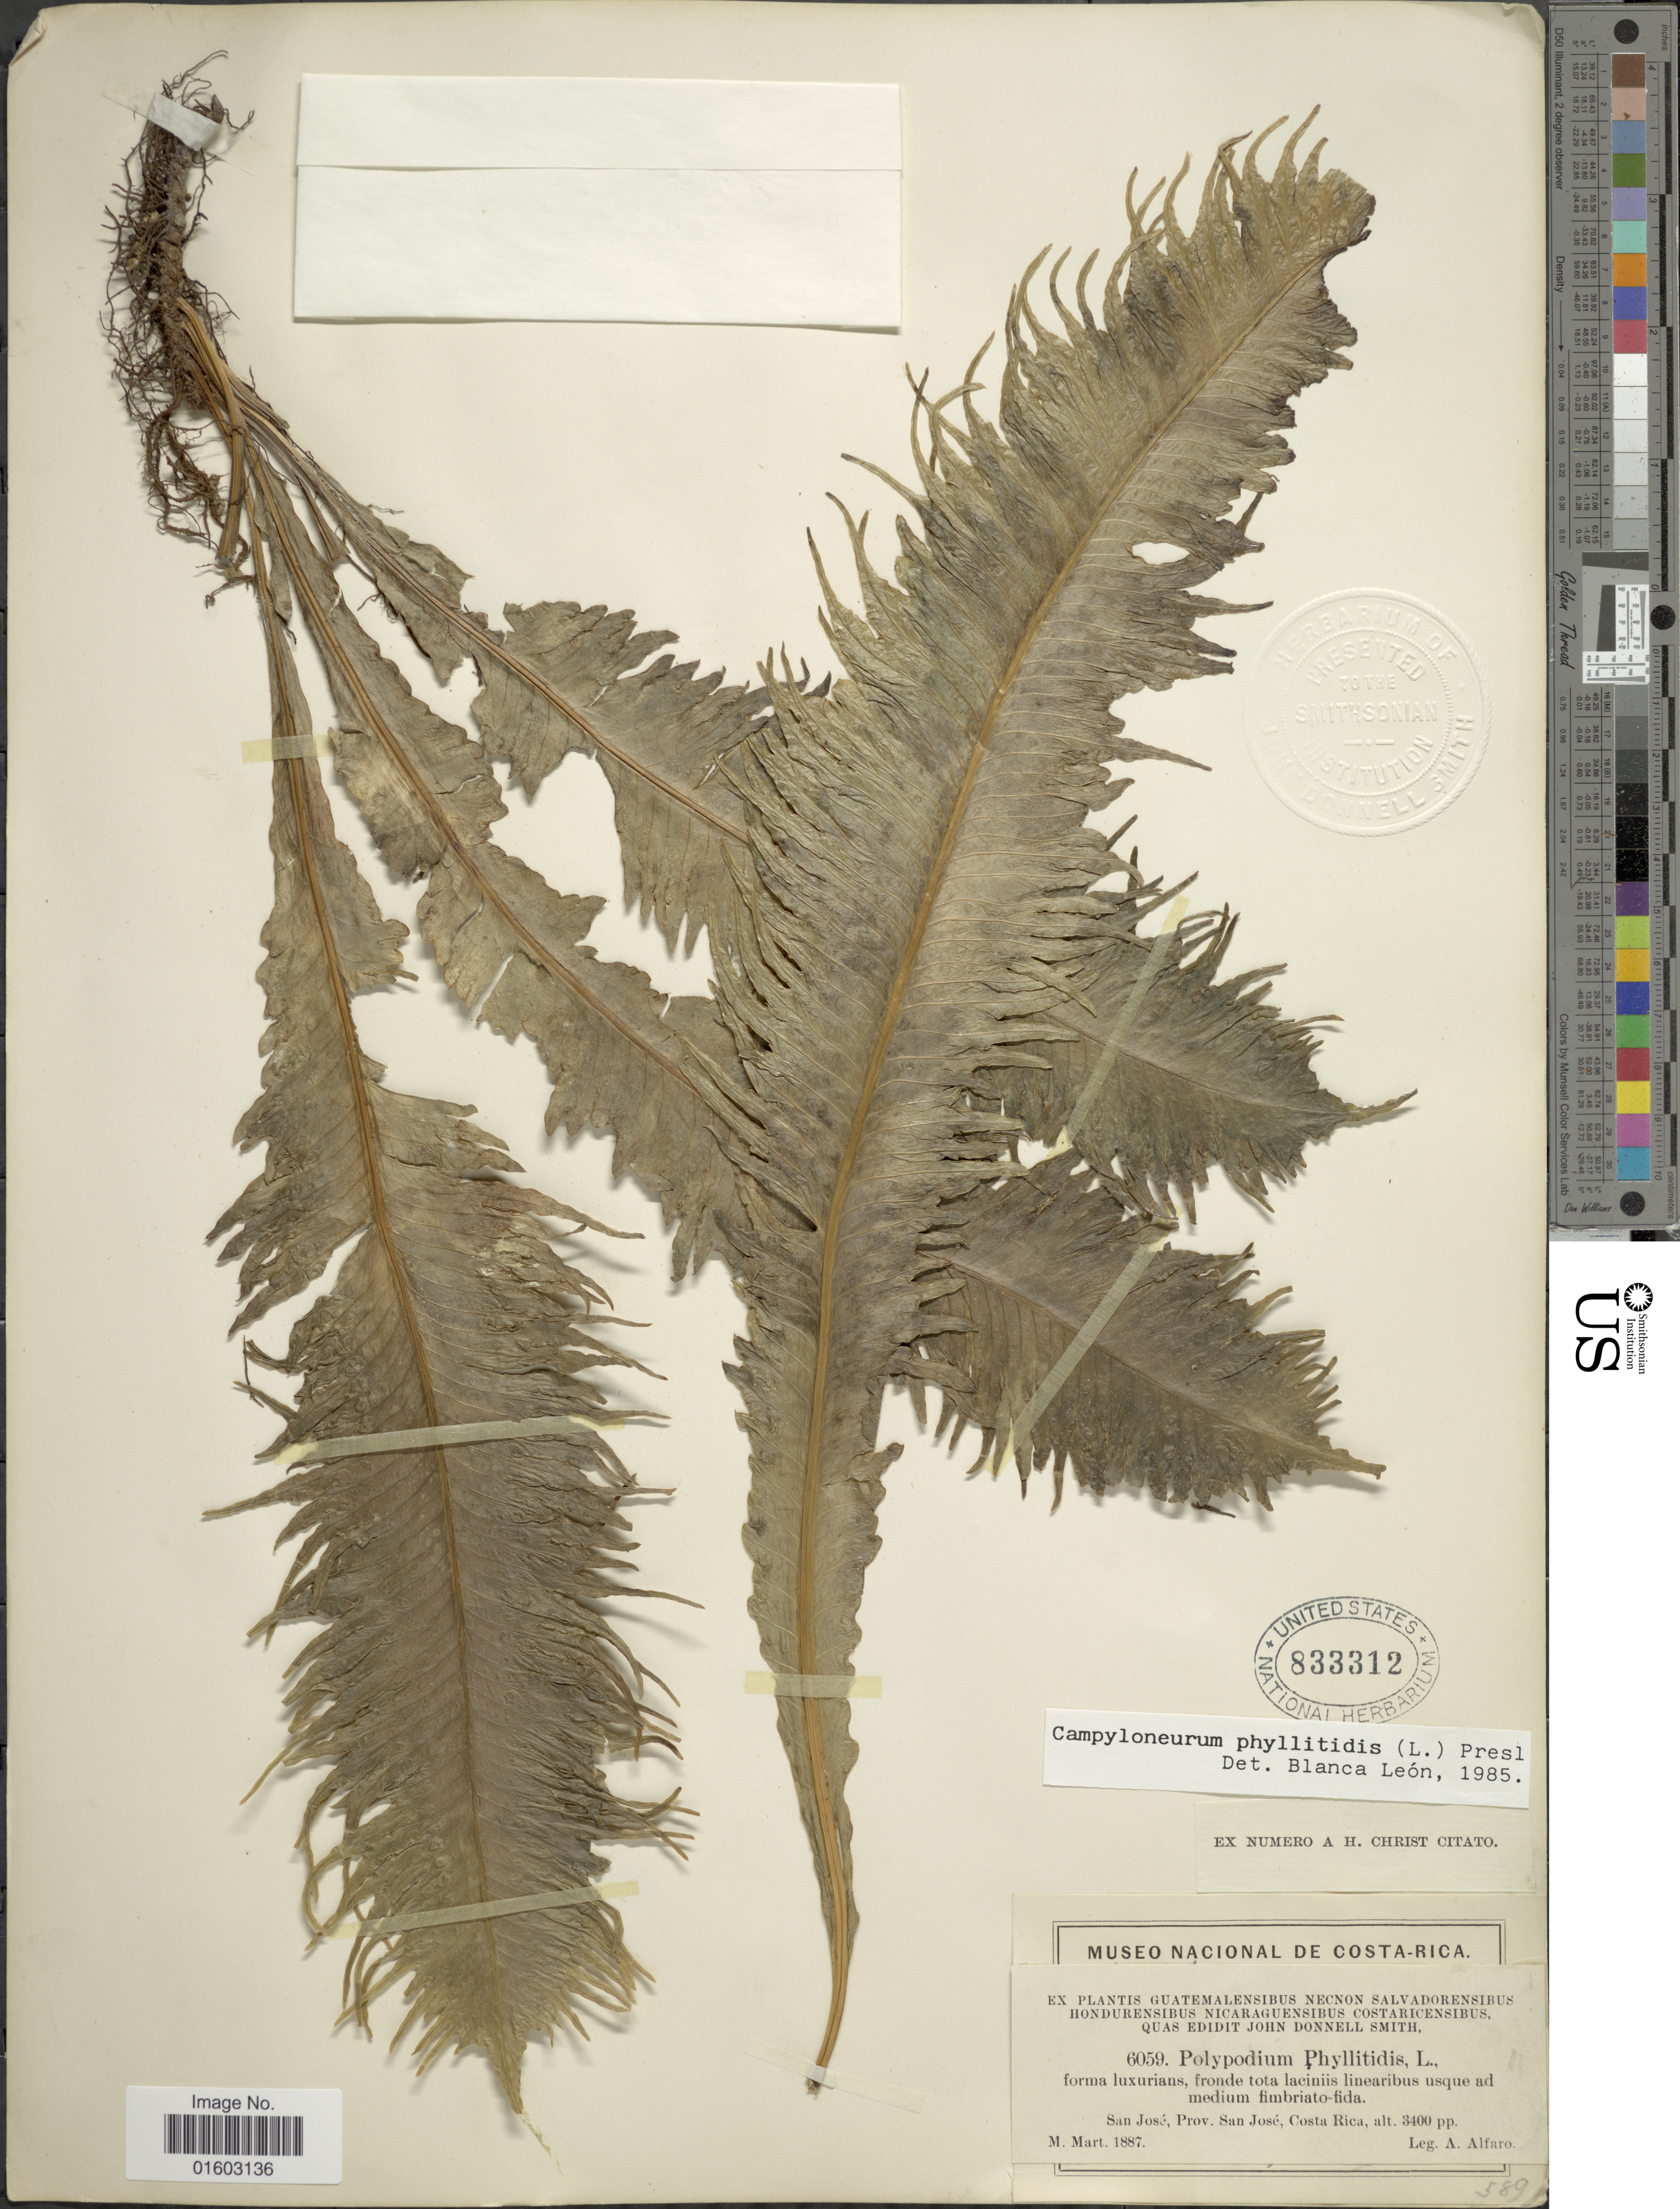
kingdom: Plantae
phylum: Tracheophyta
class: Polypodiopsida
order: Polypodiales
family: Polypodiaceae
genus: Campyloneurum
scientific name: Campyloneurum phyllitidis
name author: (L.) C. Presl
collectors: A. Alfaro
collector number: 6059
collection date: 1887-03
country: Costa Rica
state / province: San José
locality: San Jose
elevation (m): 1036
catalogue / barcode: US 833312